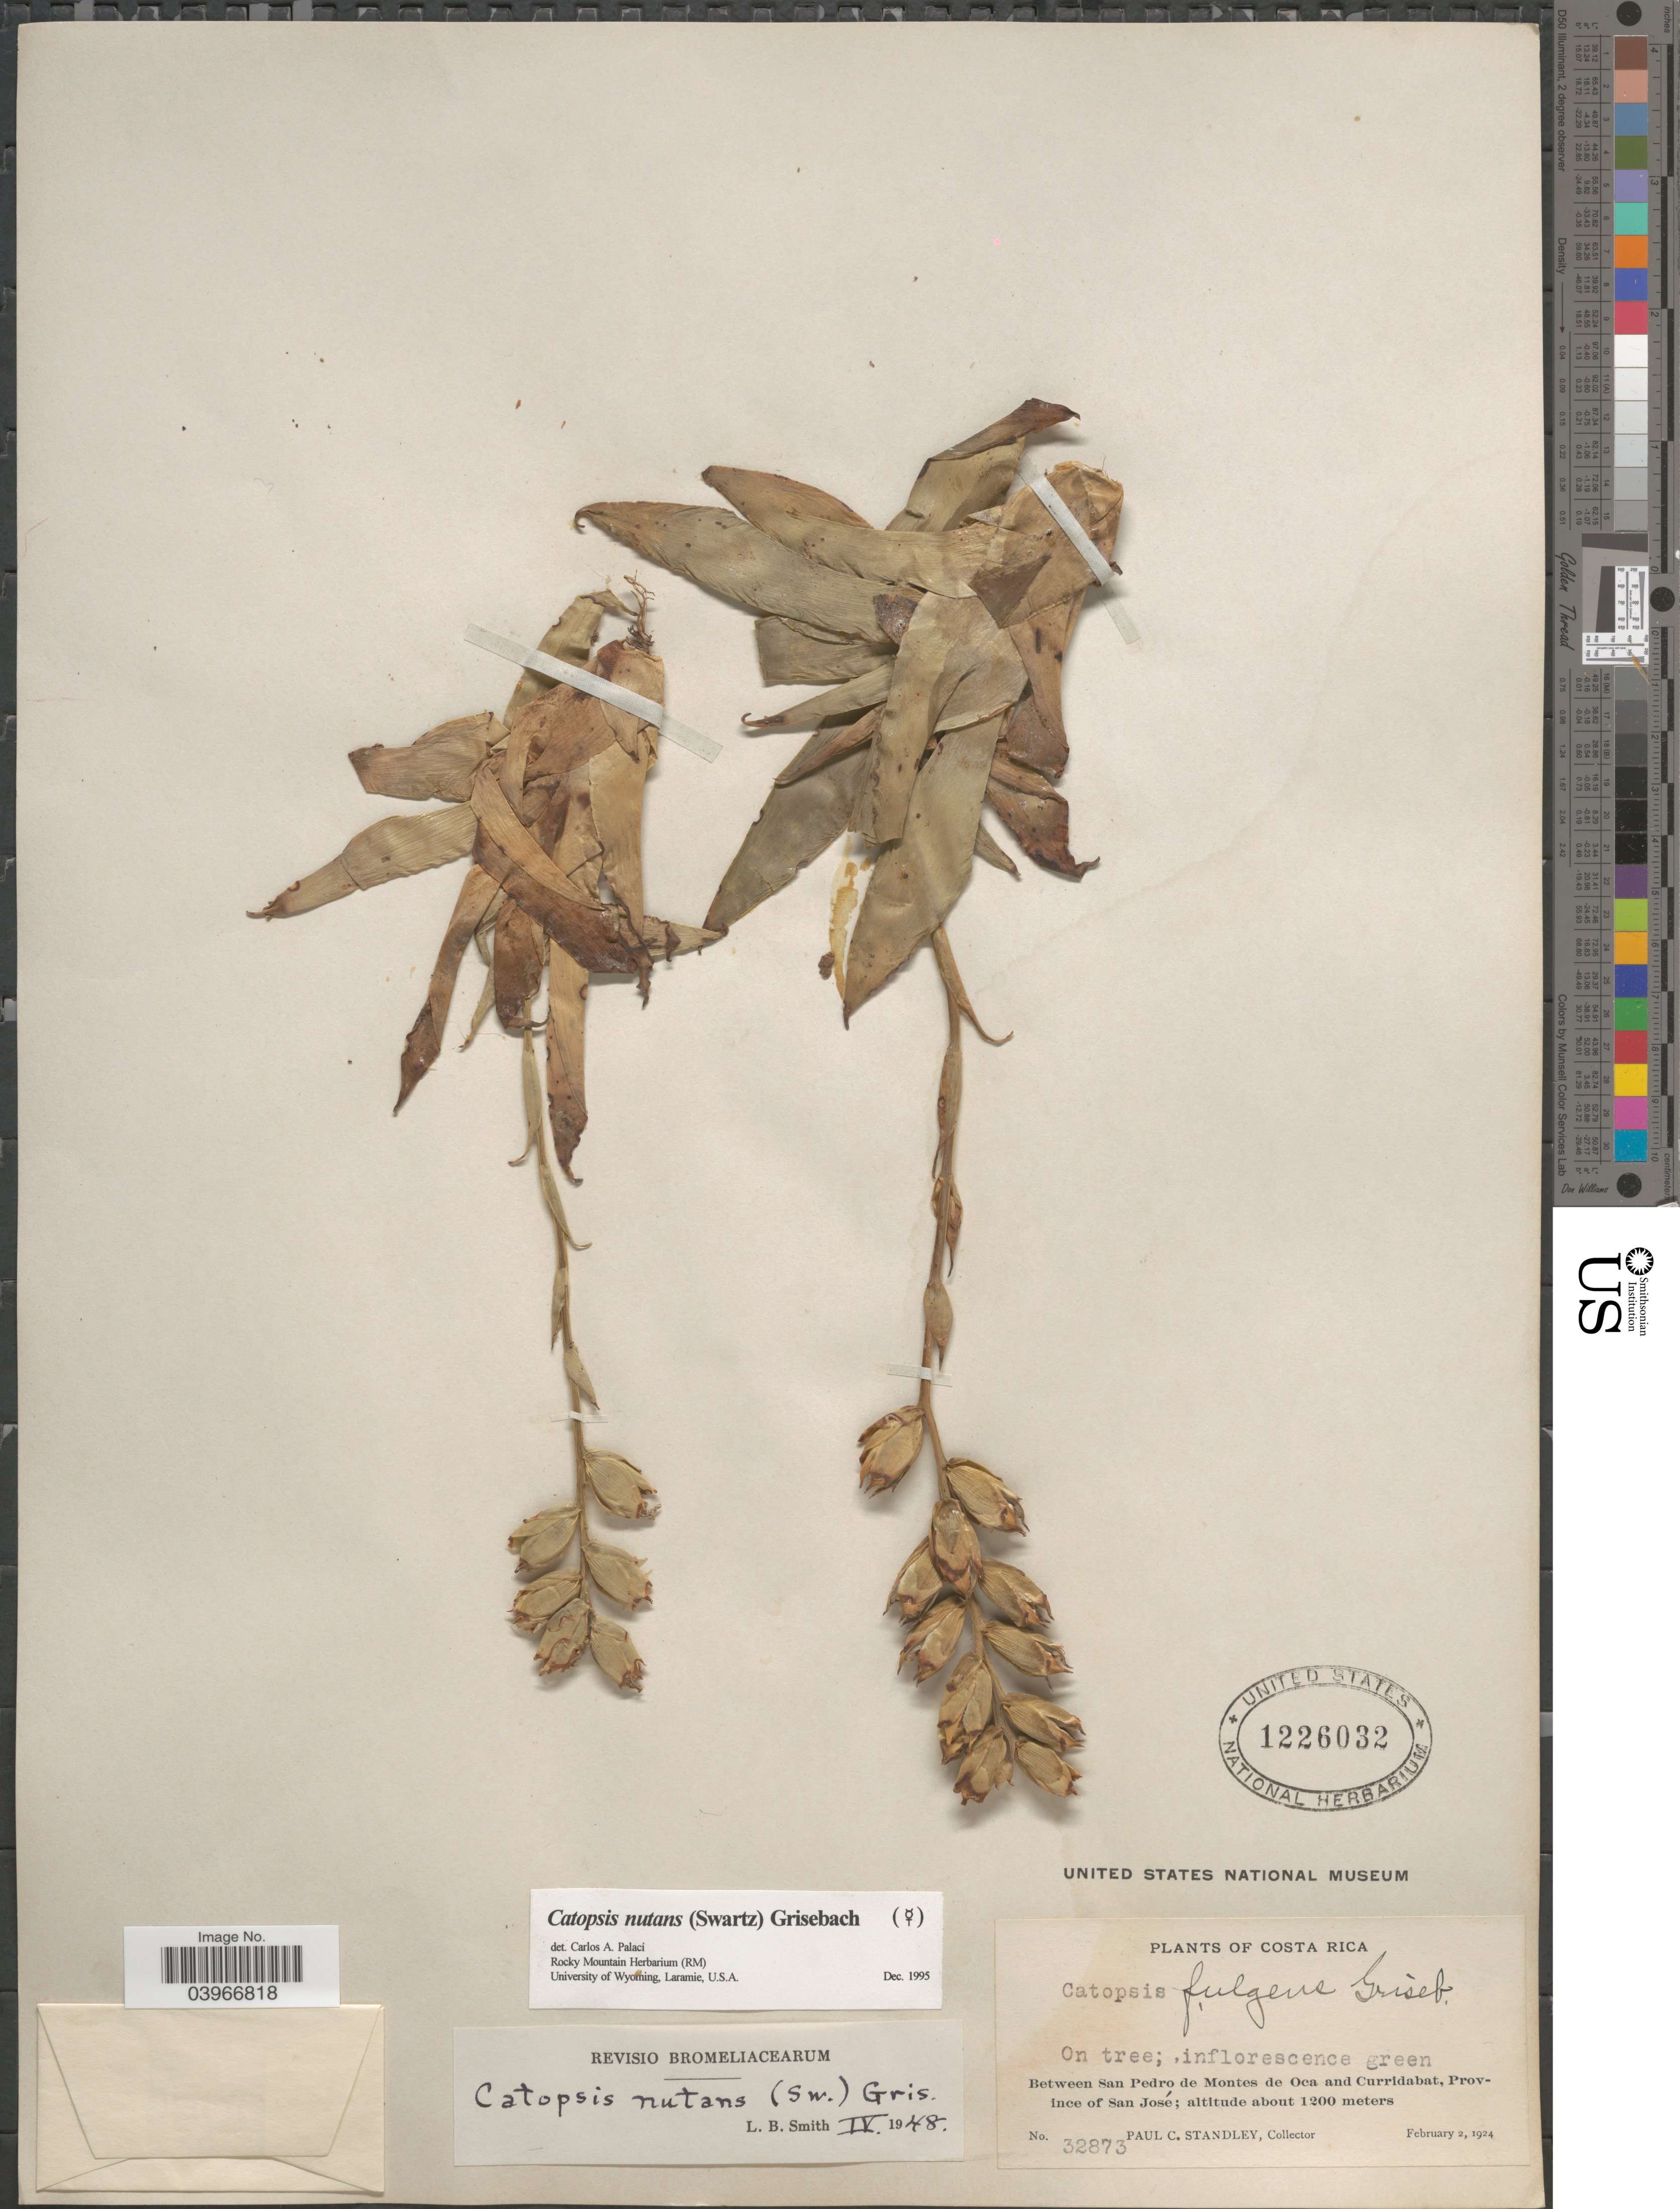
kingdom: Plantae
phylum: Tracheophyta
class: Liliopsida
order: Poales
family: Bromeliaceae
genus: Catopsis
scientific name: Catopsis nutans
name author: (Sw.) Griseb.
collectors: P. C. Standley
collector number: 32873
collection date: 1924-02-02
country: Costa Rica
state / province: San José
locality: Between San Pedro de Montes de Oca and Curridabat.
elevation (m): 1200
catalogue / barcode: US 1226032